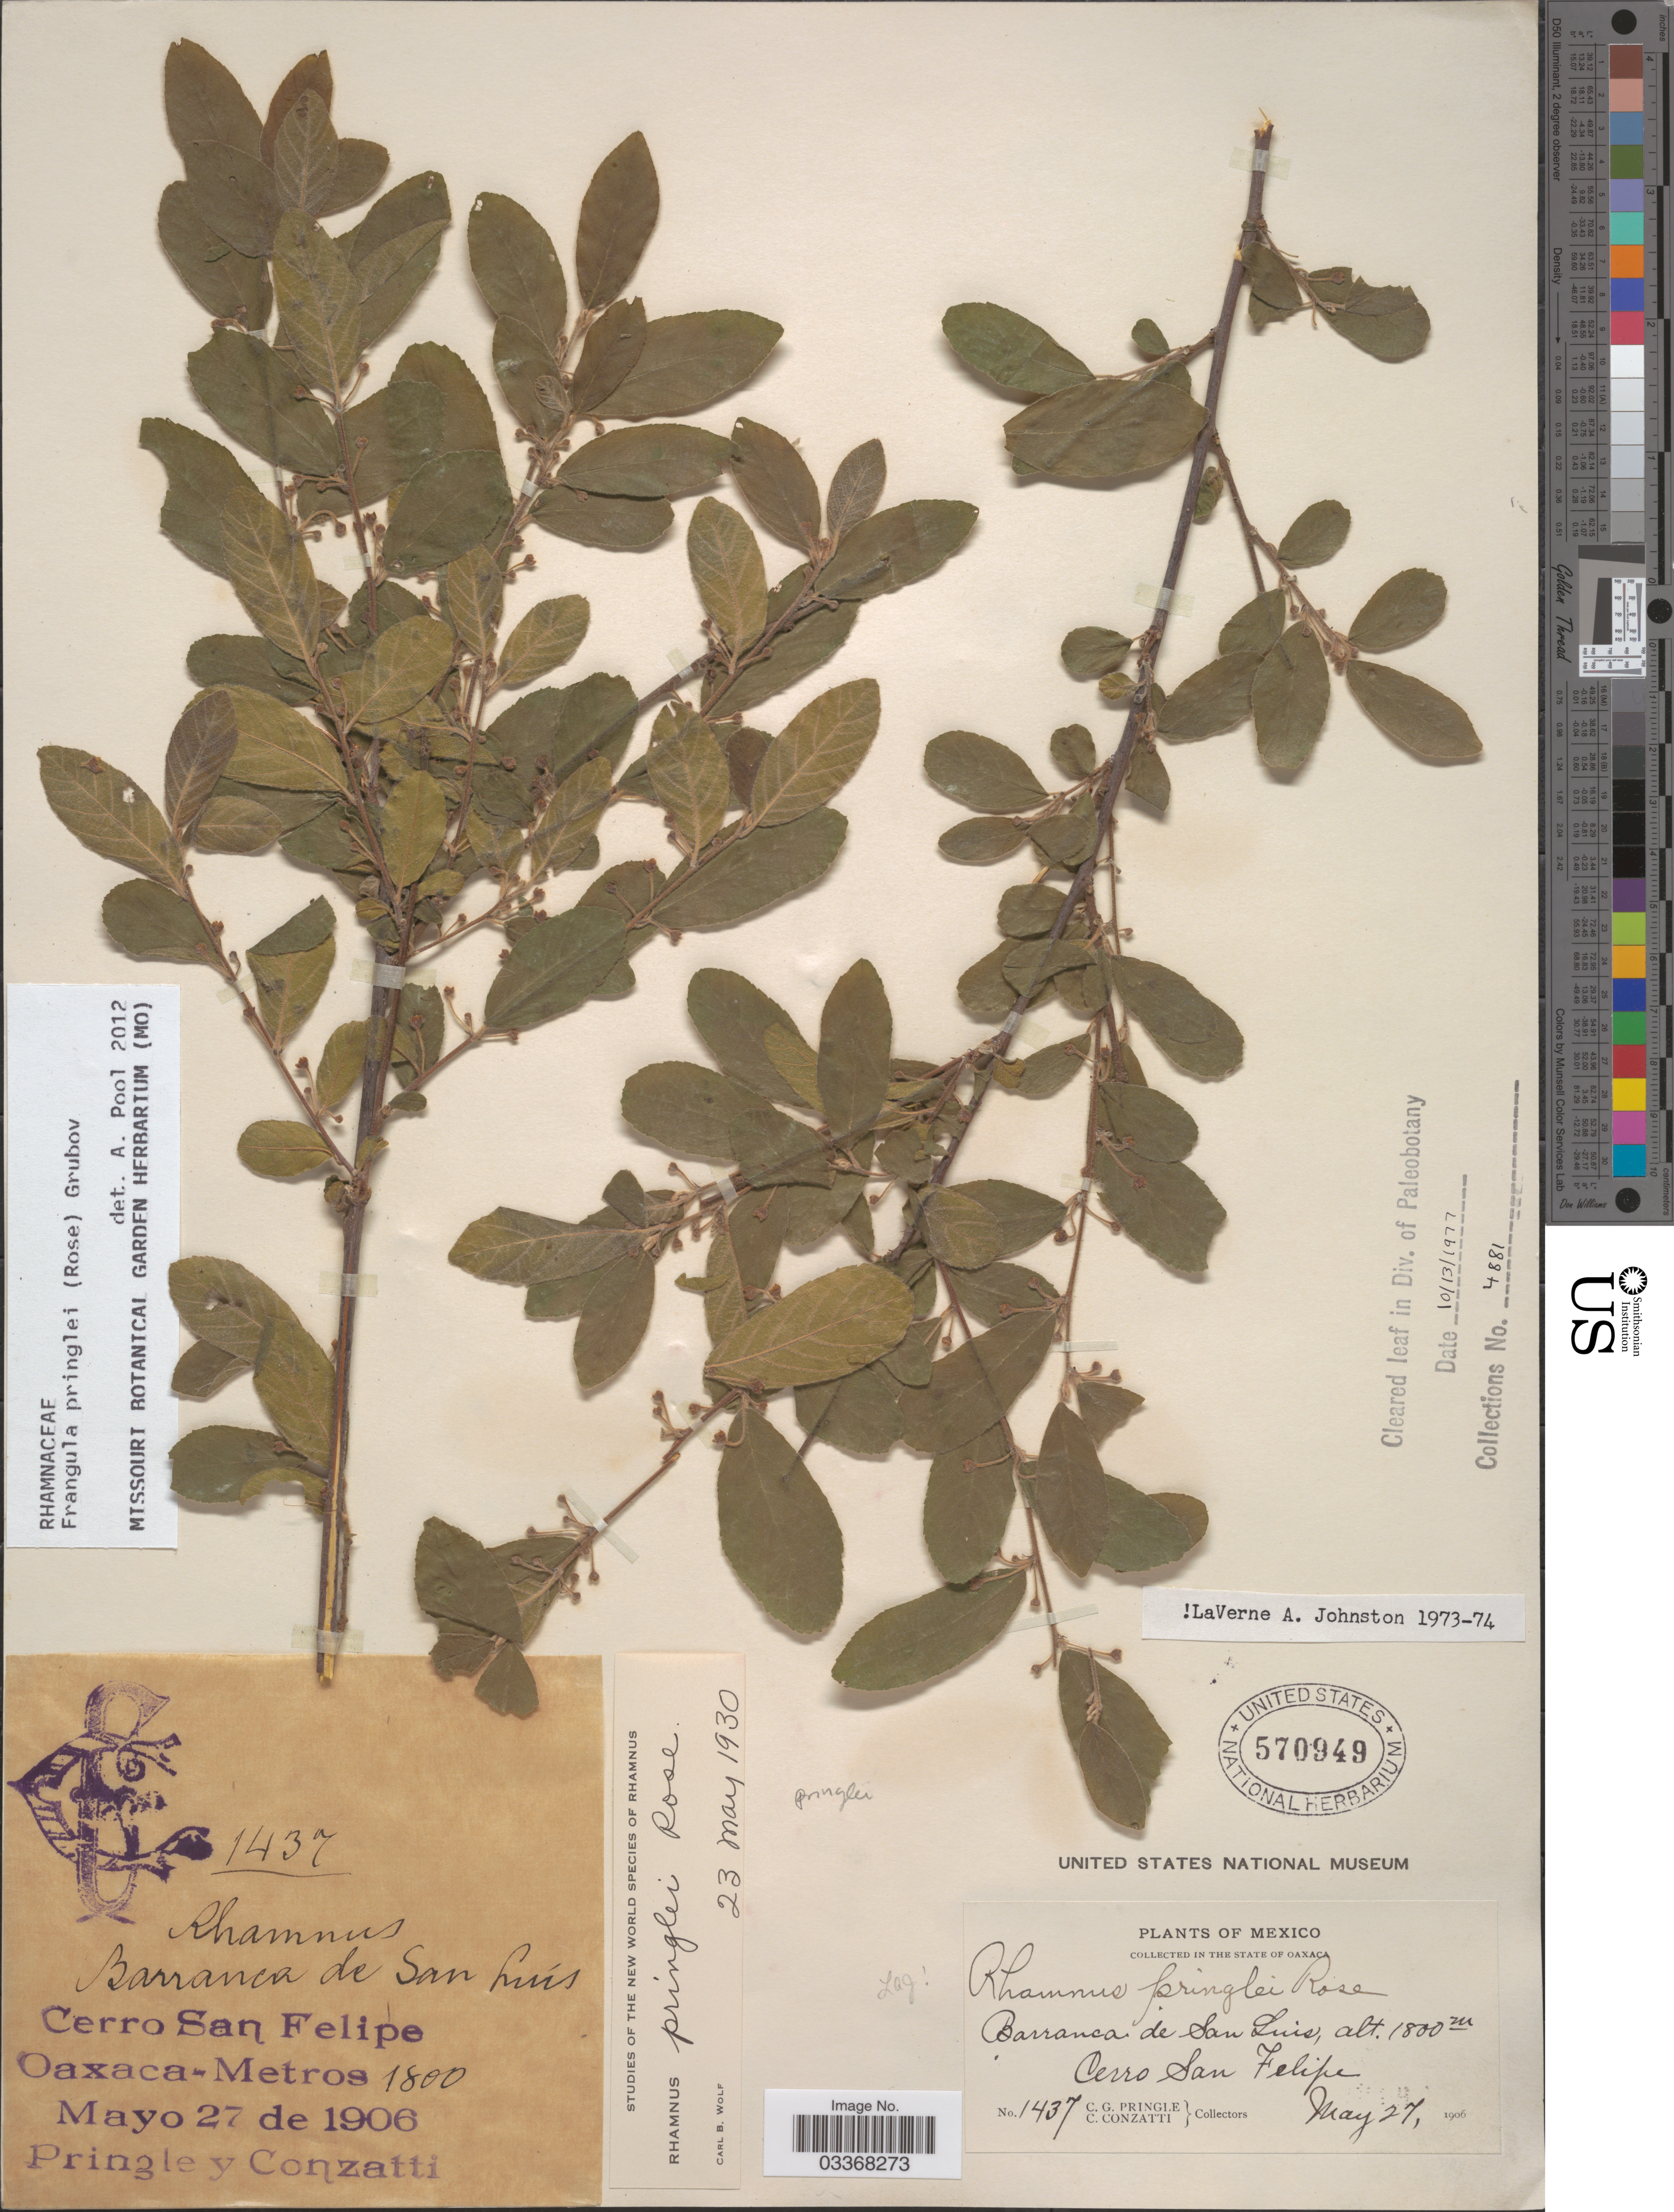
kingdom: Plantae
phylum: Tracheophyta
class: Magnoliopsida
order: Rosales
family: Rhamnaceae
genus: Frangula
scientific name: Frangula alnus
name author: (Rose) Grubov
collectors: C. G. Pringle & C. Conzatti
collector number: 1437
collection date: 1906-05-27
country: Mexico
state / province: Oaxaca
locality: Barranca de San Luis, Cerro San Felipe.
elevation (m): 1800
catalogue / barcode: US 570949